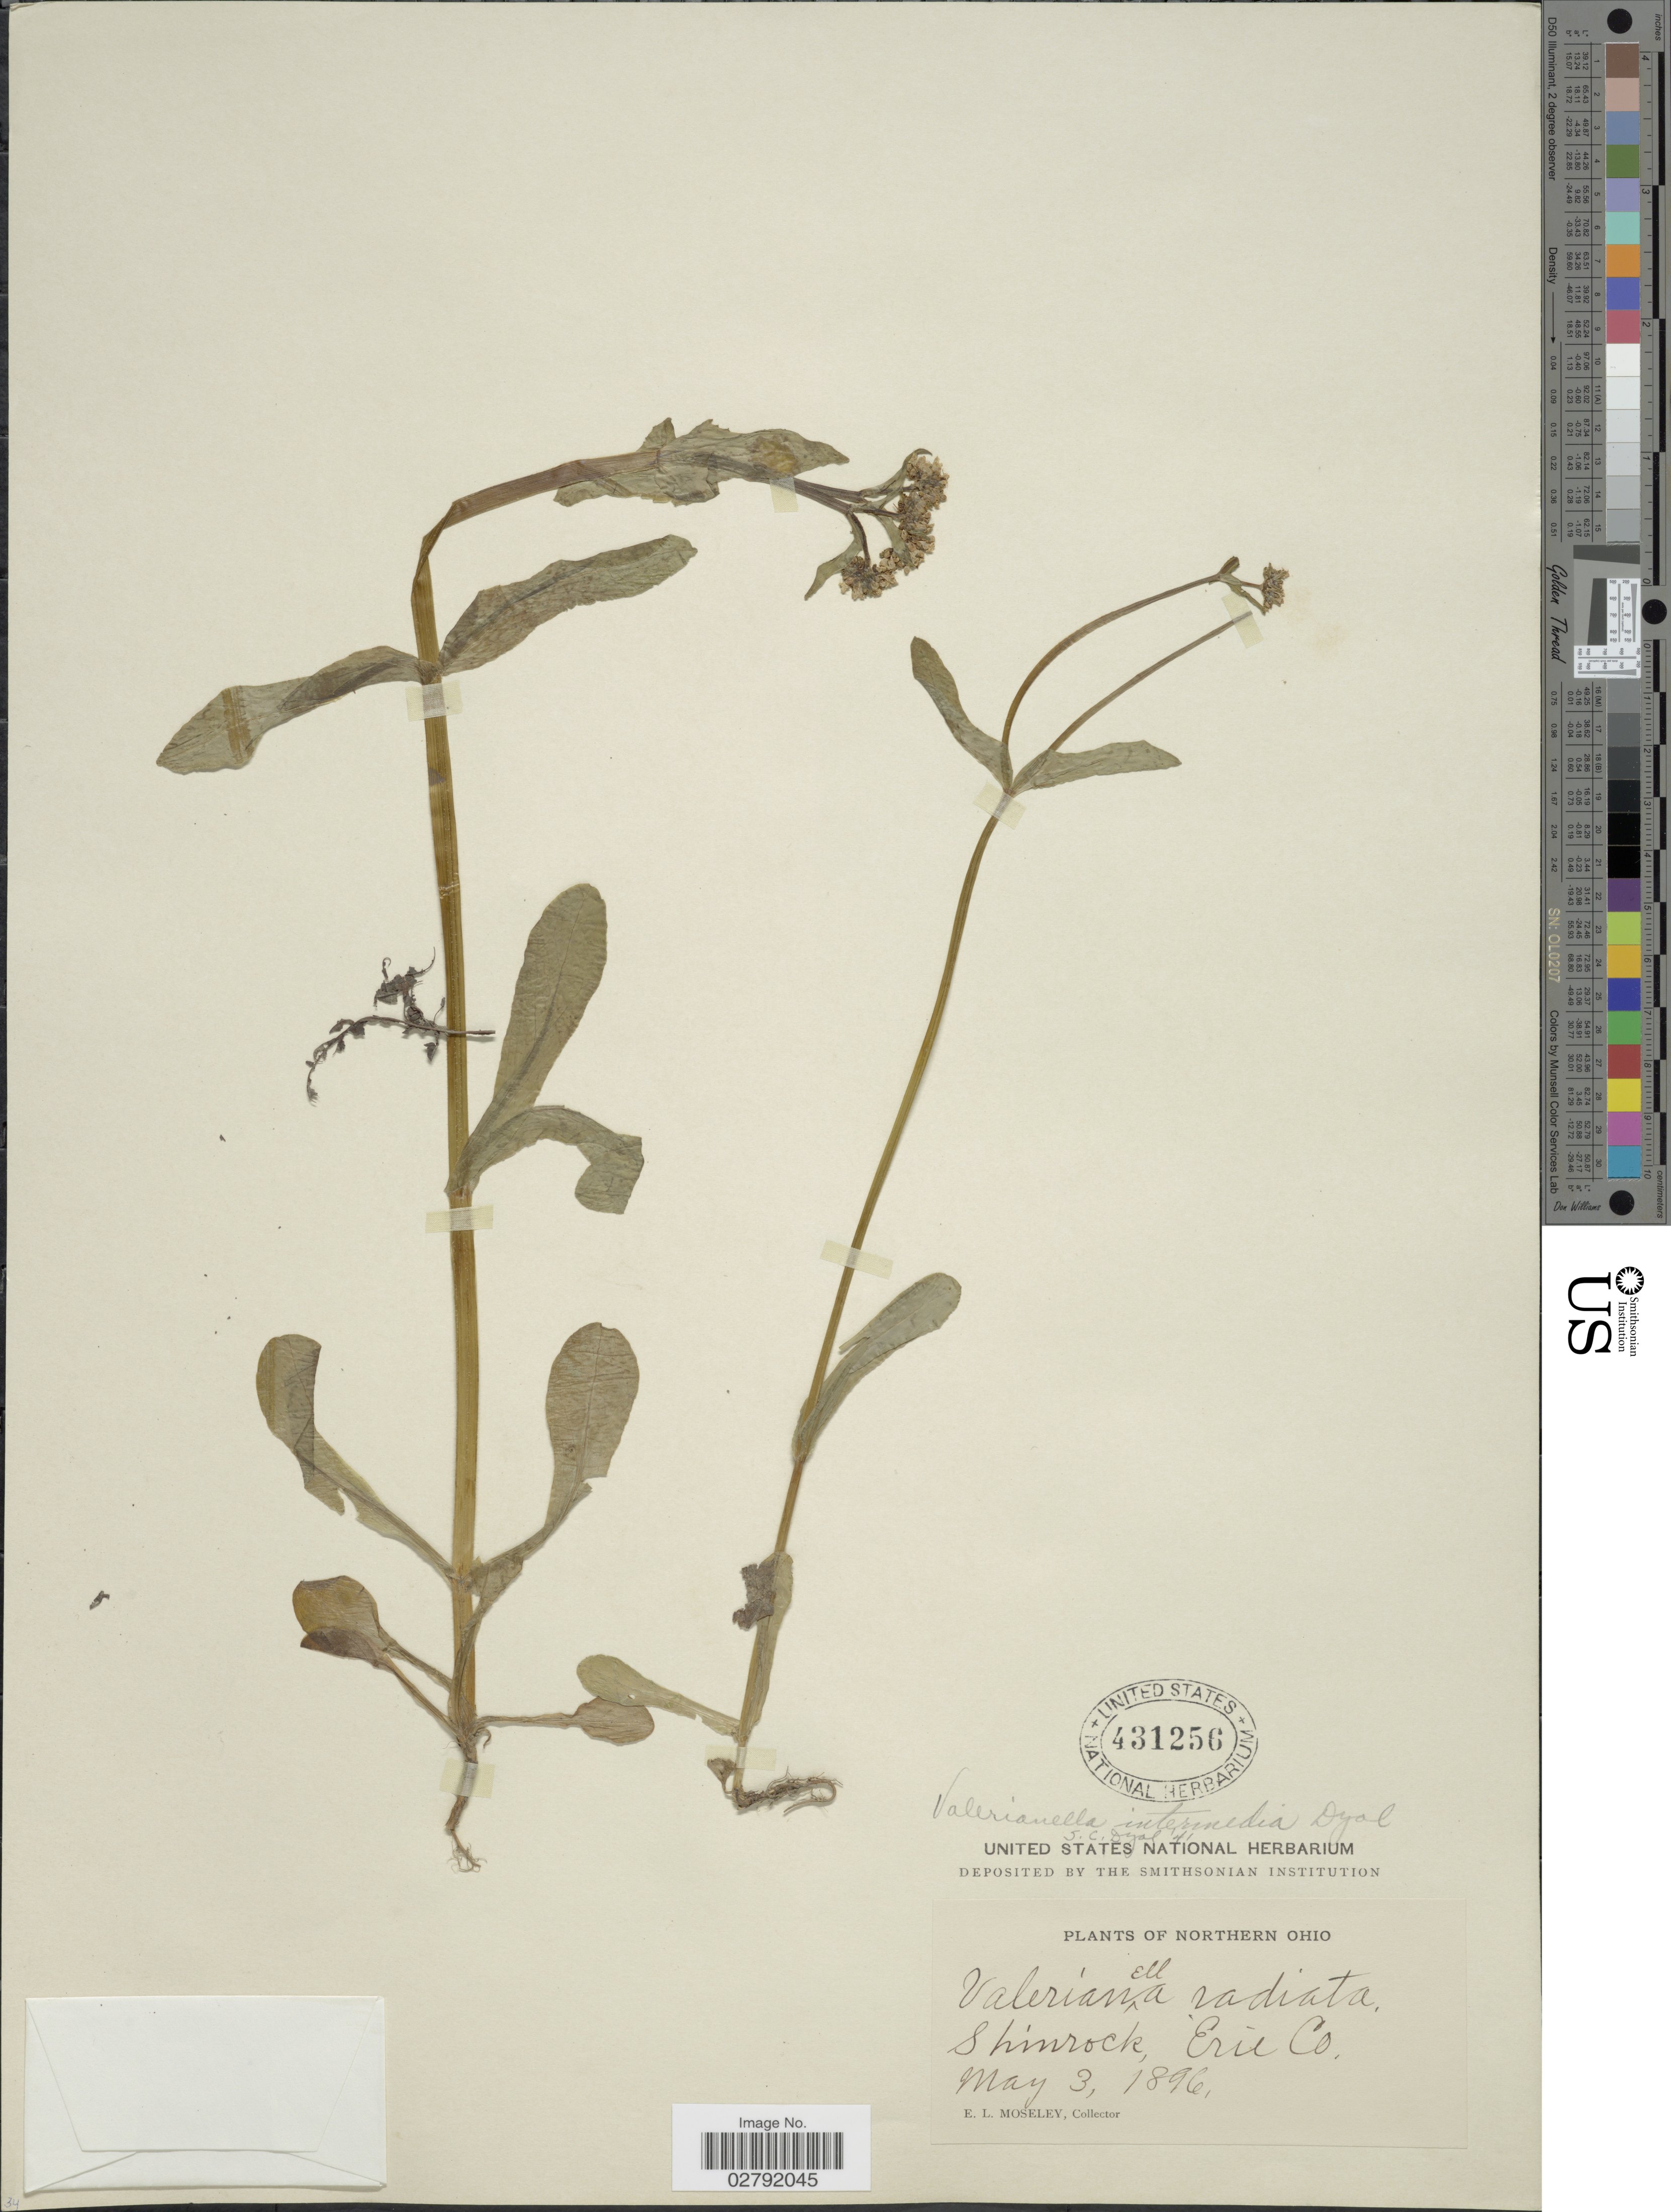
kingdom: Plantae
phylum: Tracheophyta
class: Magnoliopsida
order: Dipsacales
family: Caprifoliaceae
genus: Valerianella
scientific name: Valerianella intermedia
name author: Dyal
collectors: E. Moseley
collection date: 1896-05-03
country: United States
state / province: Ohio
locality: Northern Ohio. Shinrock, Erie Co.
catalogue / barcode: US 431256